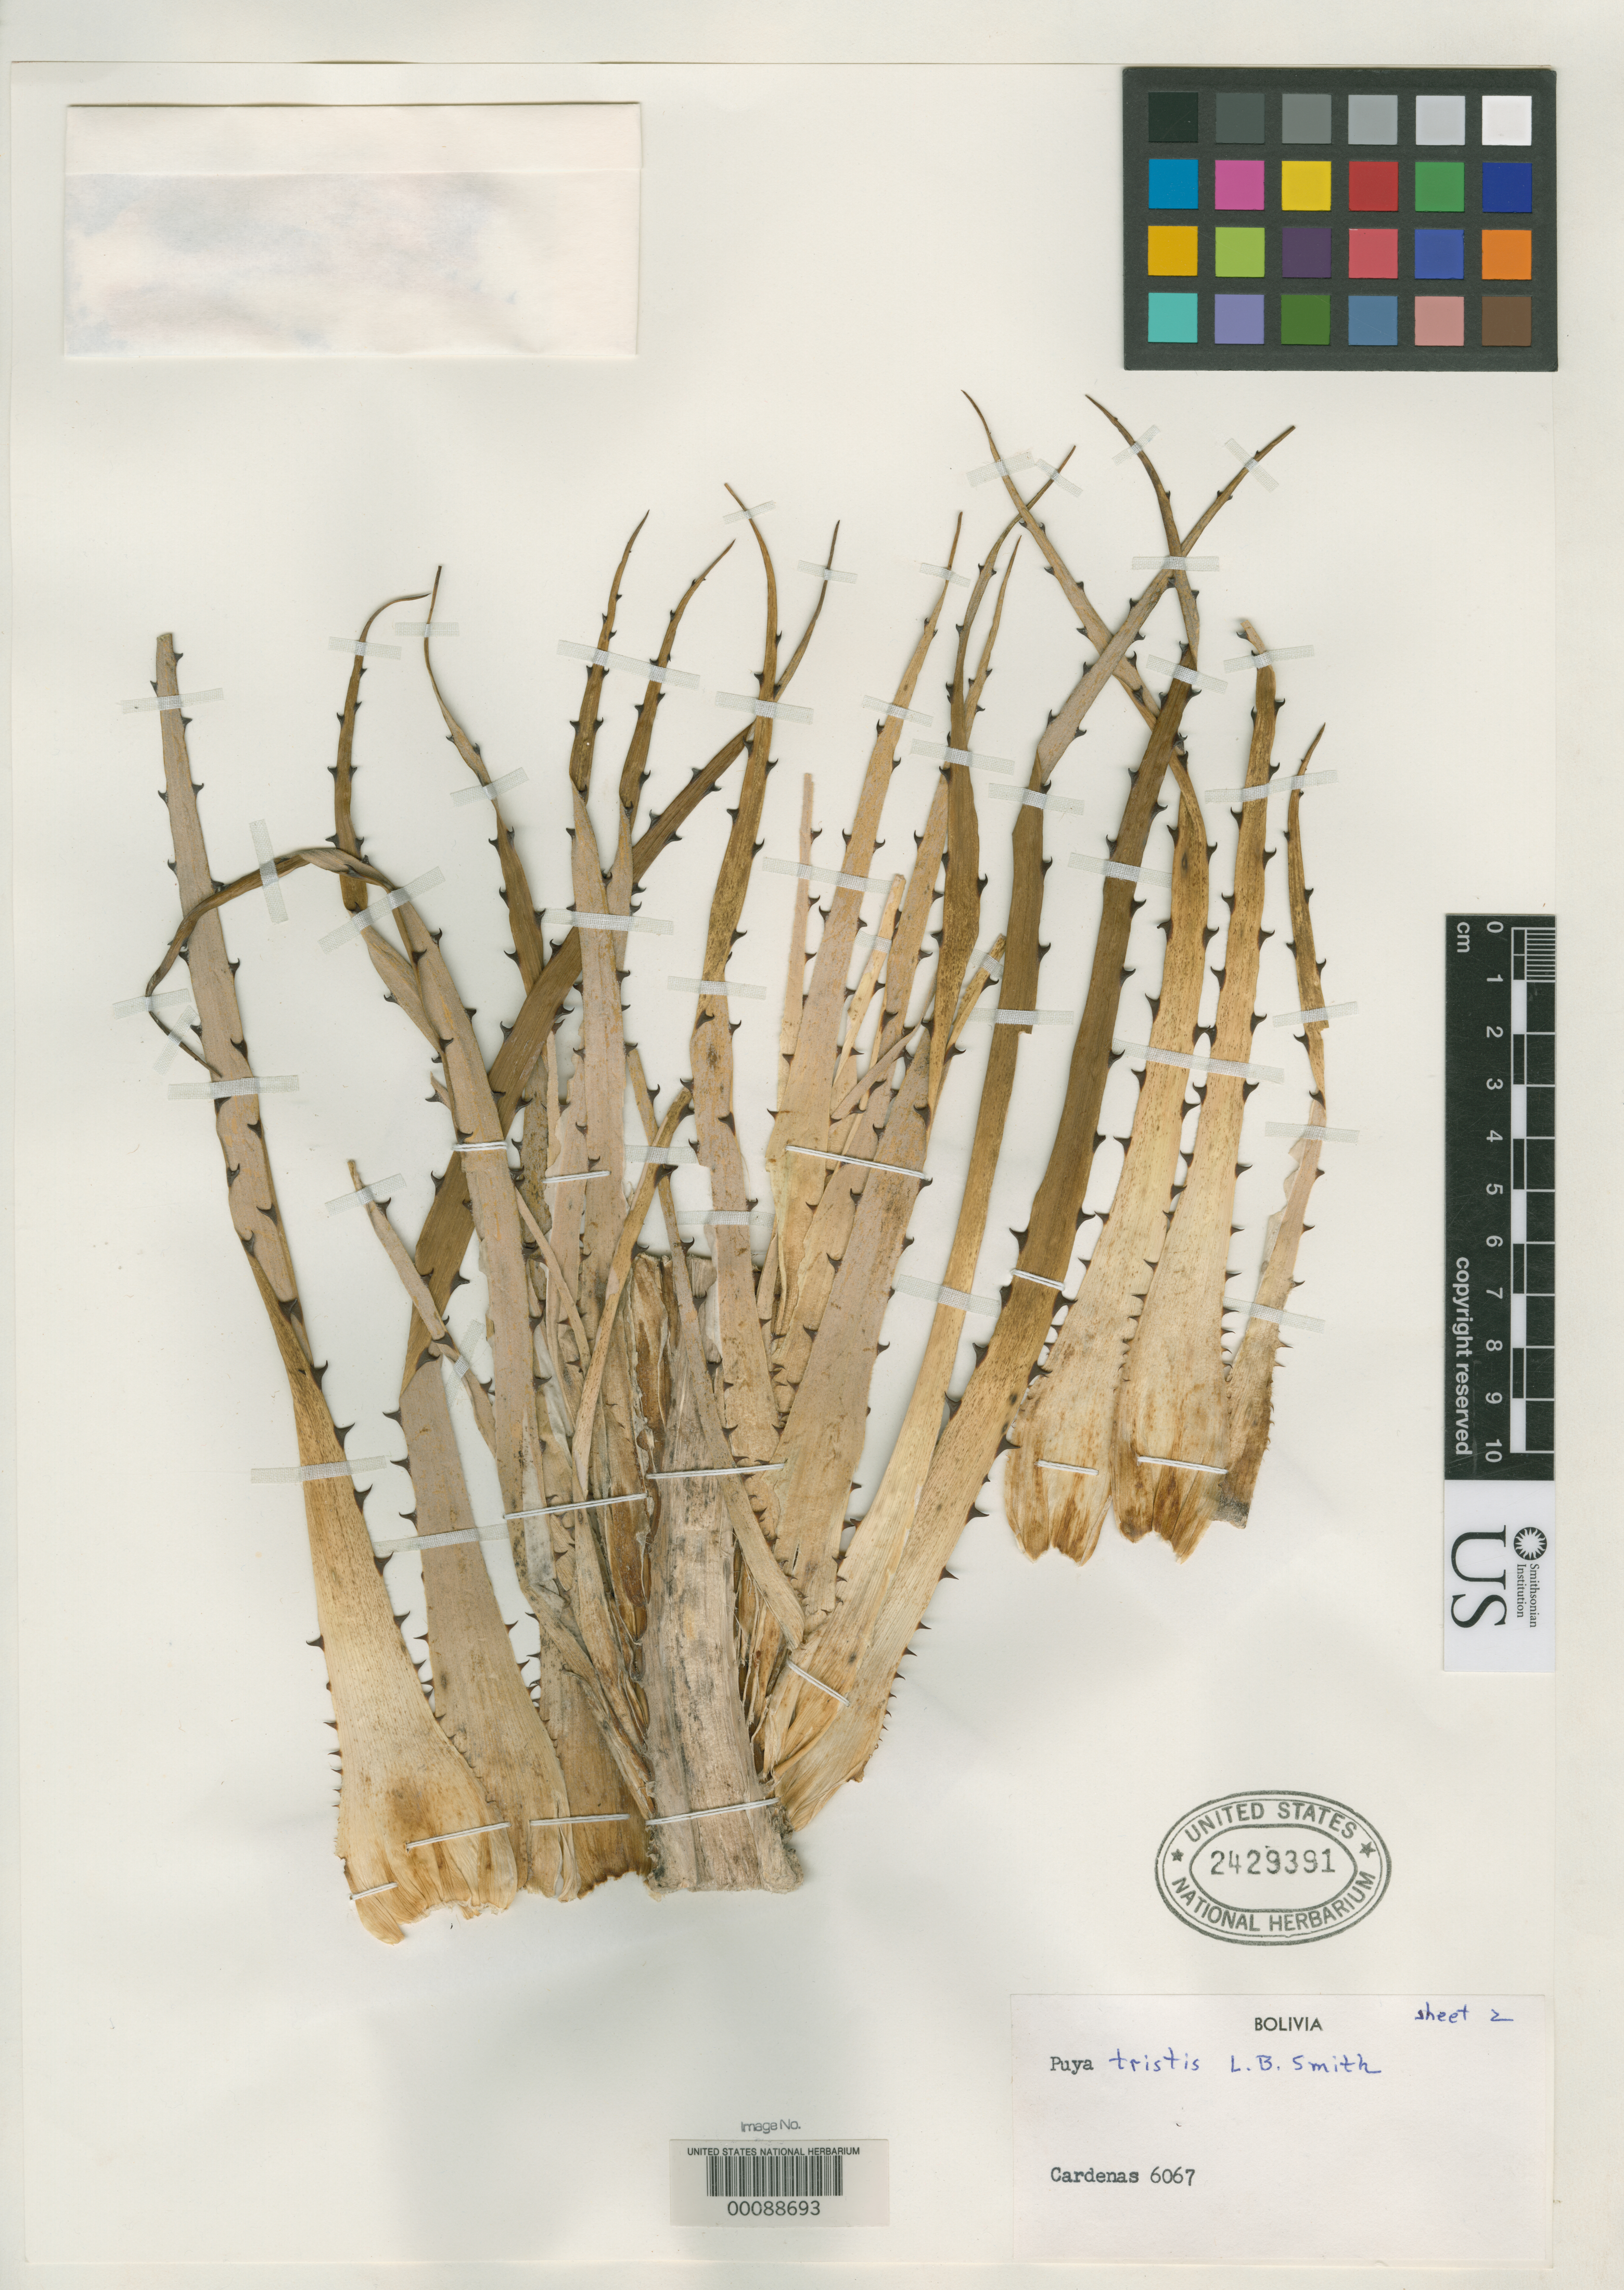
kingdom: Plantae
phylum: Tracheophyta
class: Liliopsida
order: Poales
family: Bromeliaceae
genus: Puya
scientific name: Puya tristis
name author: L.B. Sm.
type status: Holotype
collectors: M. Cárdenas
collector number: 6067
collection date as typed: Dec 1962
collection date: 1962-12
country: Bolivia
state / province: Cochabamba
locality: Cochabamba to Chapare.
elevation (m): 3900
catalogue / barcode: US 2429391